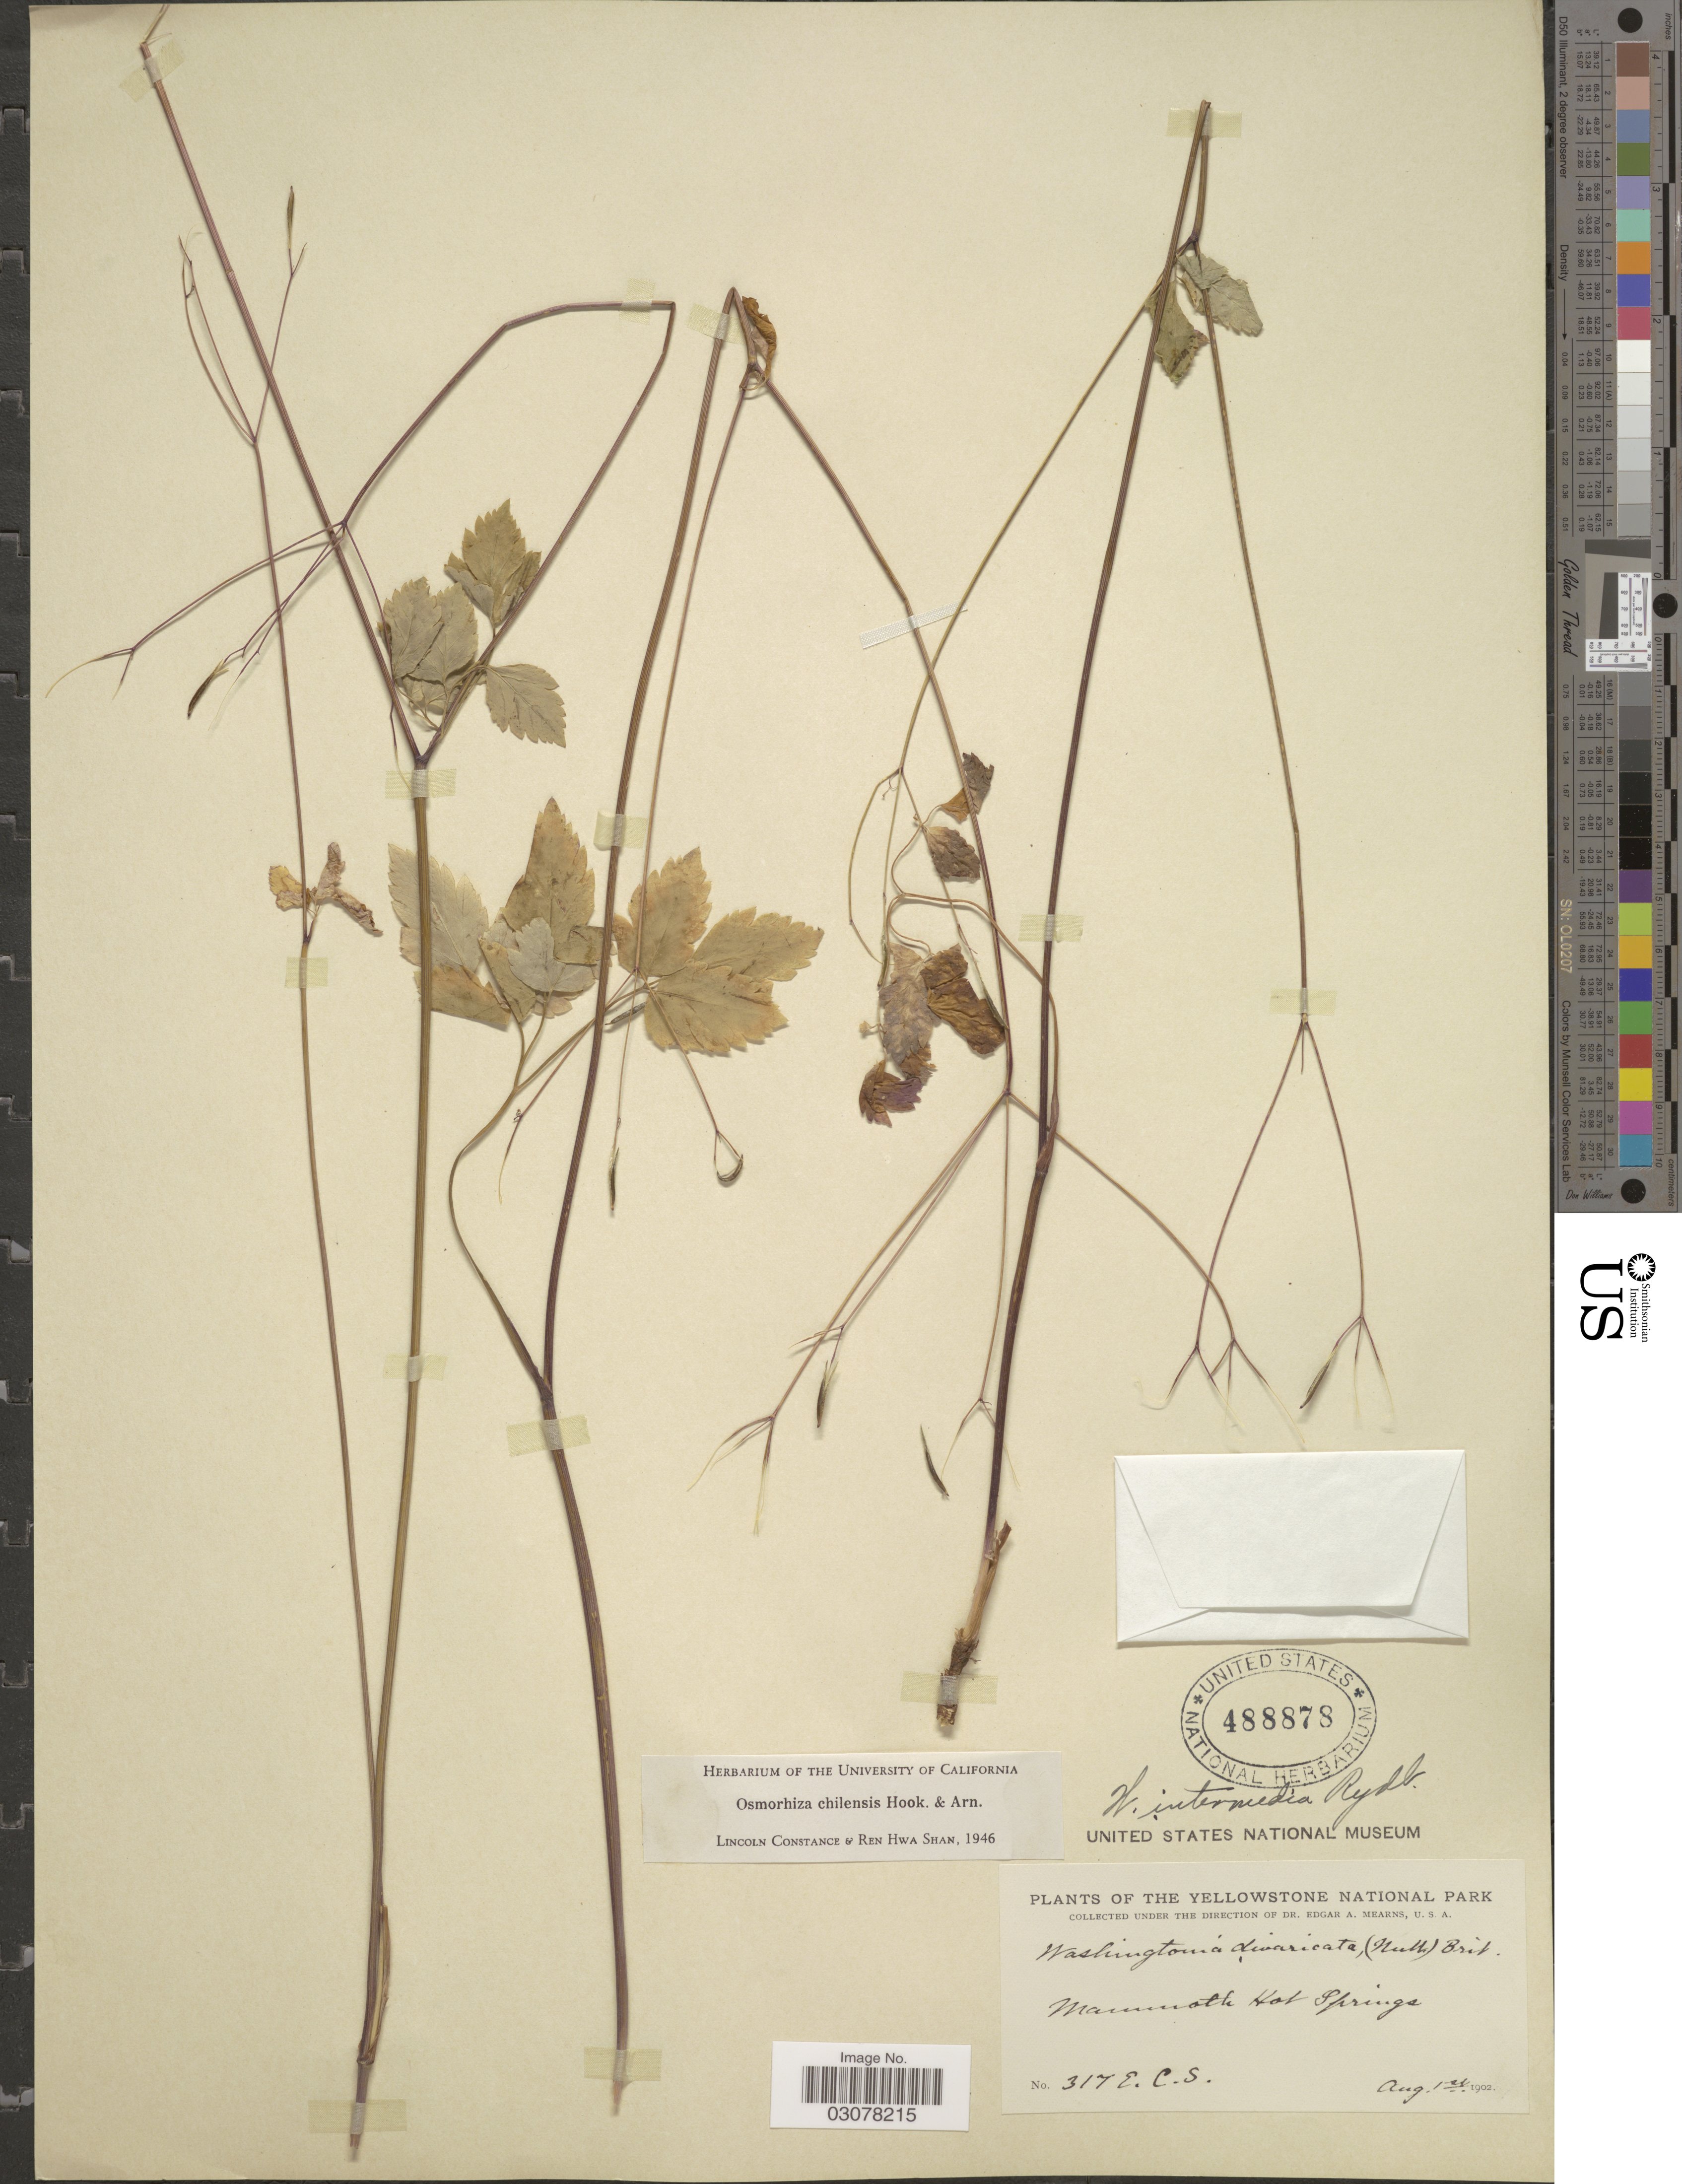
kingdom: Plantae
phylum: Tracheophyta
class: Magnoliopsida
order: Apiales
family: Apiaceae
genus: Osmorhiza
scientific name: Osmorhiza chilensis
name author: Hook. & Arn.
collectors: E. C. Smith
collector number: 317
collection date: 1902-08-01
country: United States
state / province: Wyoming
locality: The Yellowstone National Park. Mammoth Hot Springs.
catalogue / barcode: US 488878